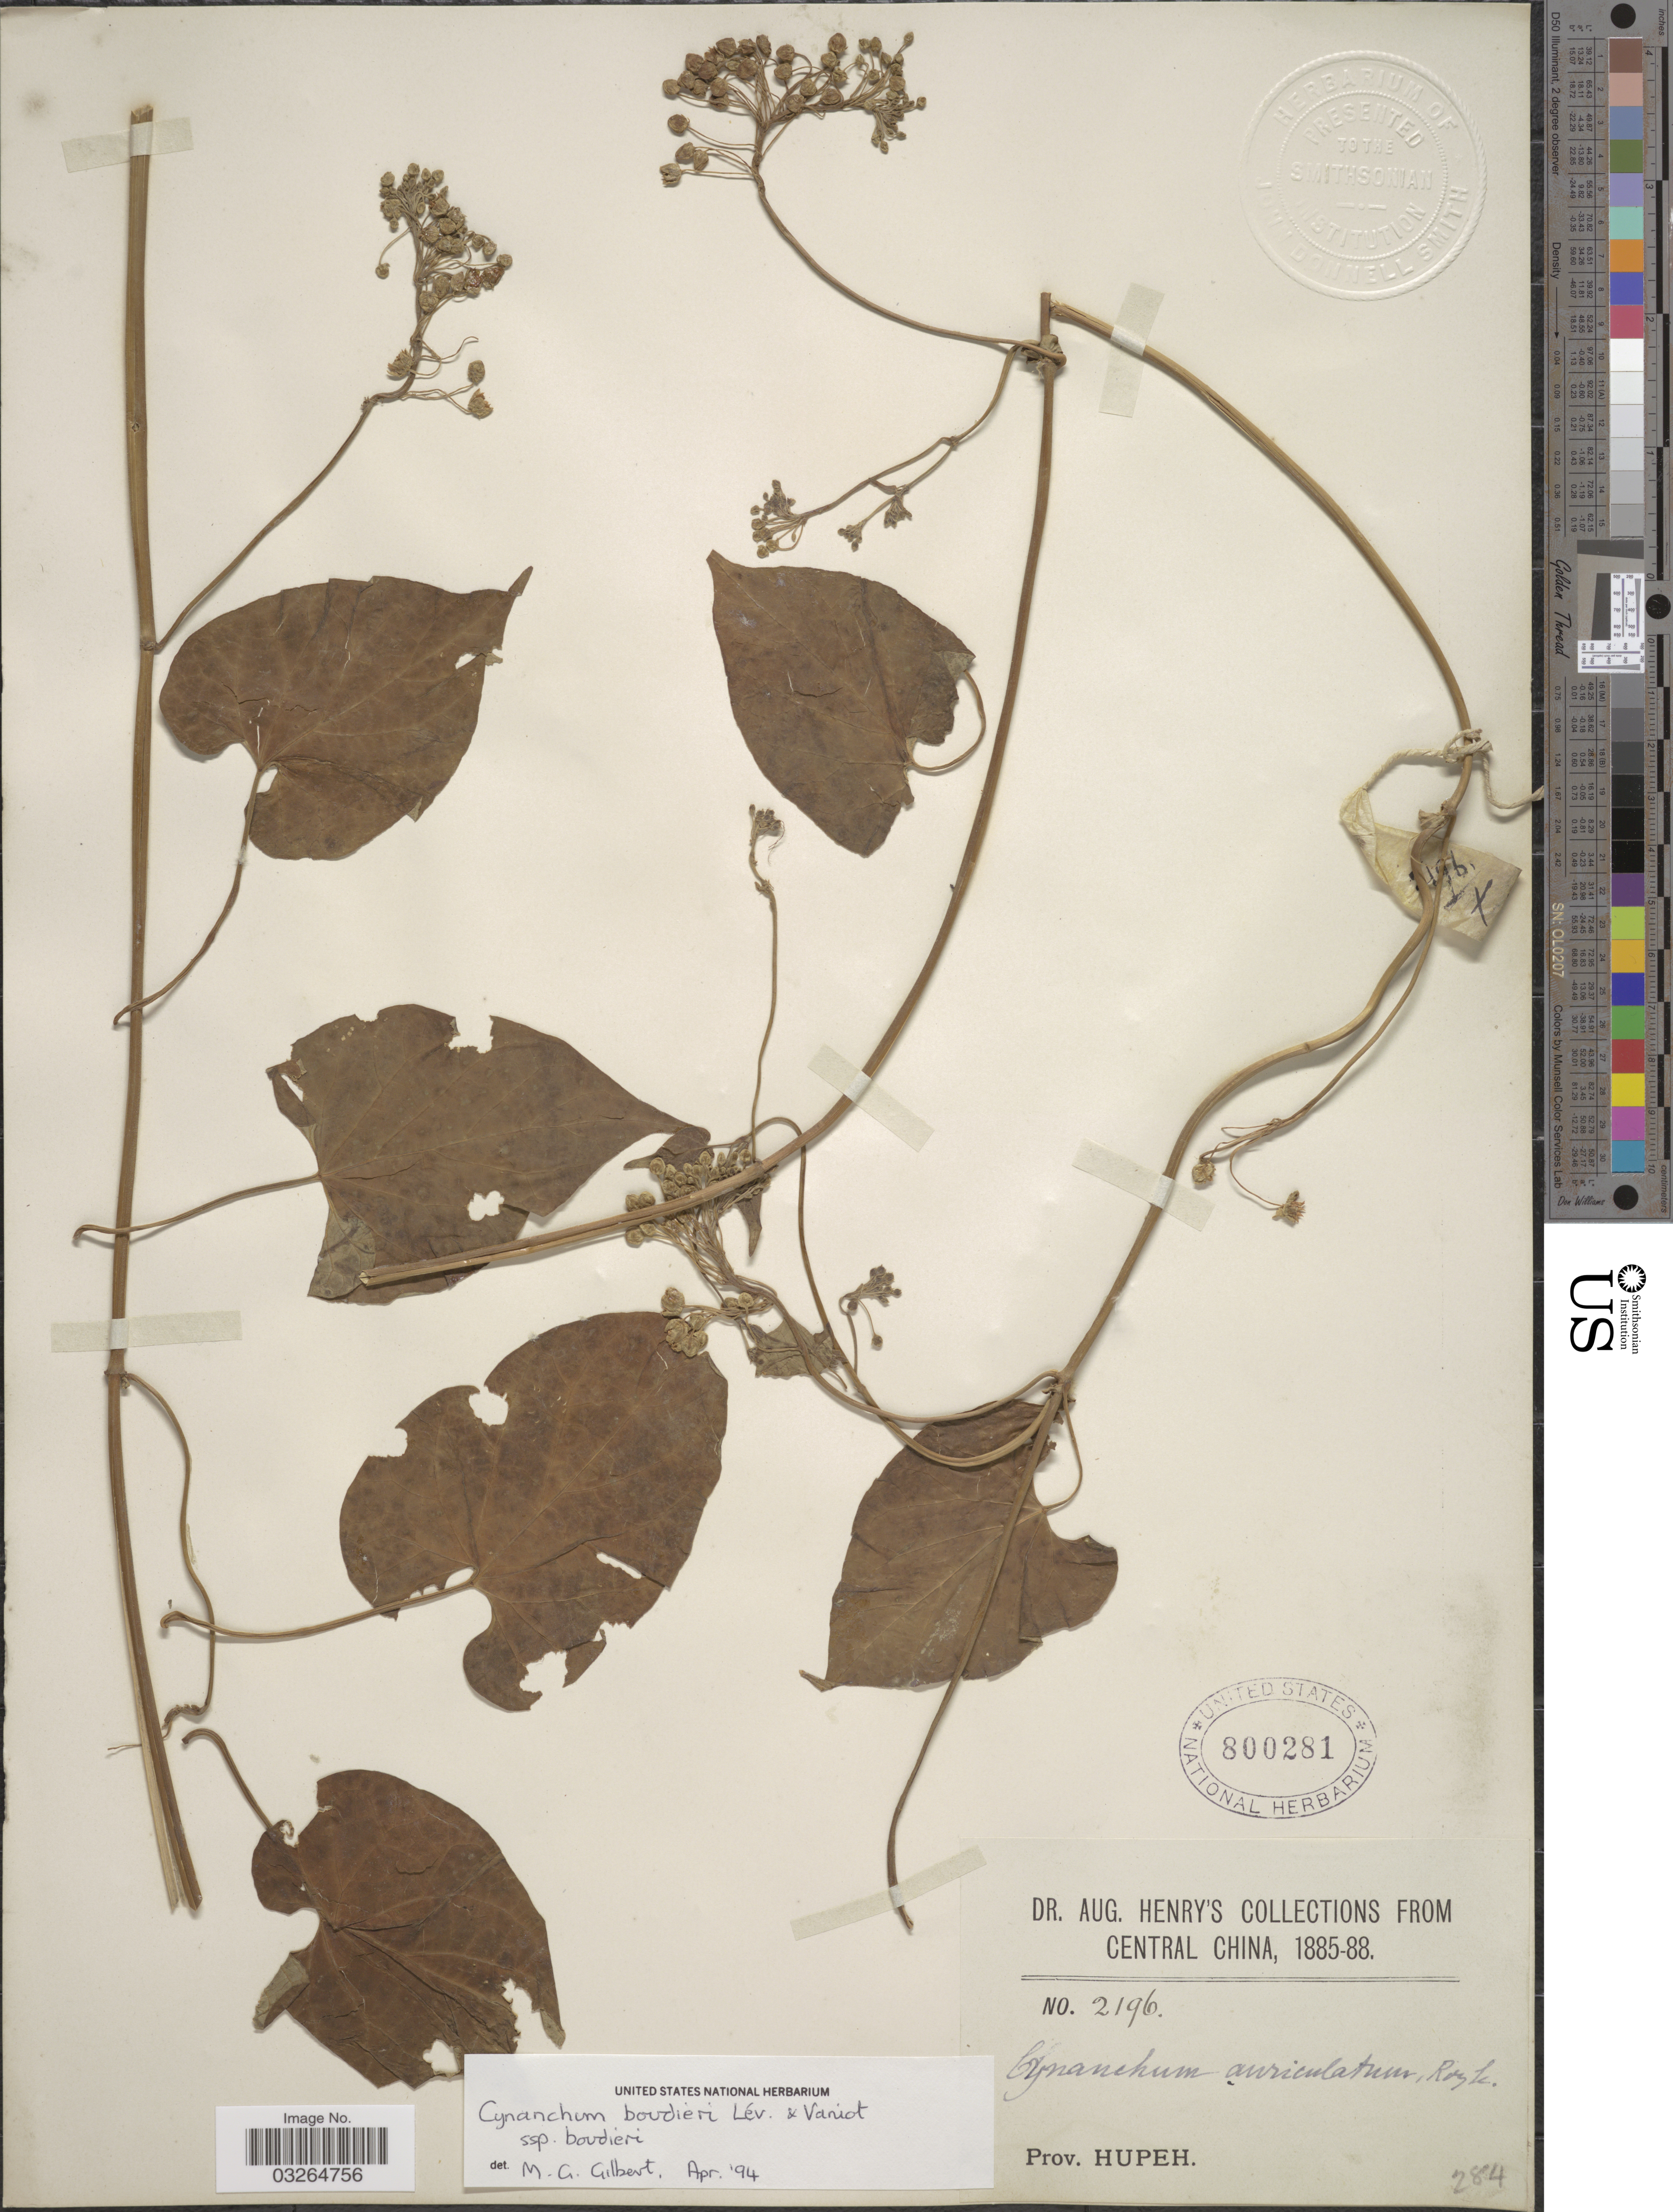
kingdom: Plantae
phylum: Tracheophyta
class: Magnoliopsida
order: Gentianales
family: Apocynaceae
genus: Cynanchum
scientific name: Cynanchum boudieri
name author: H. Lév. & Vaniot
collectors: A. Henry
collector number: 2196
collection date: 1885/1888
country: China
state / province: Hubei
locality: Central China. Prov. Hupeh.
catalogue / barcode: US 800281